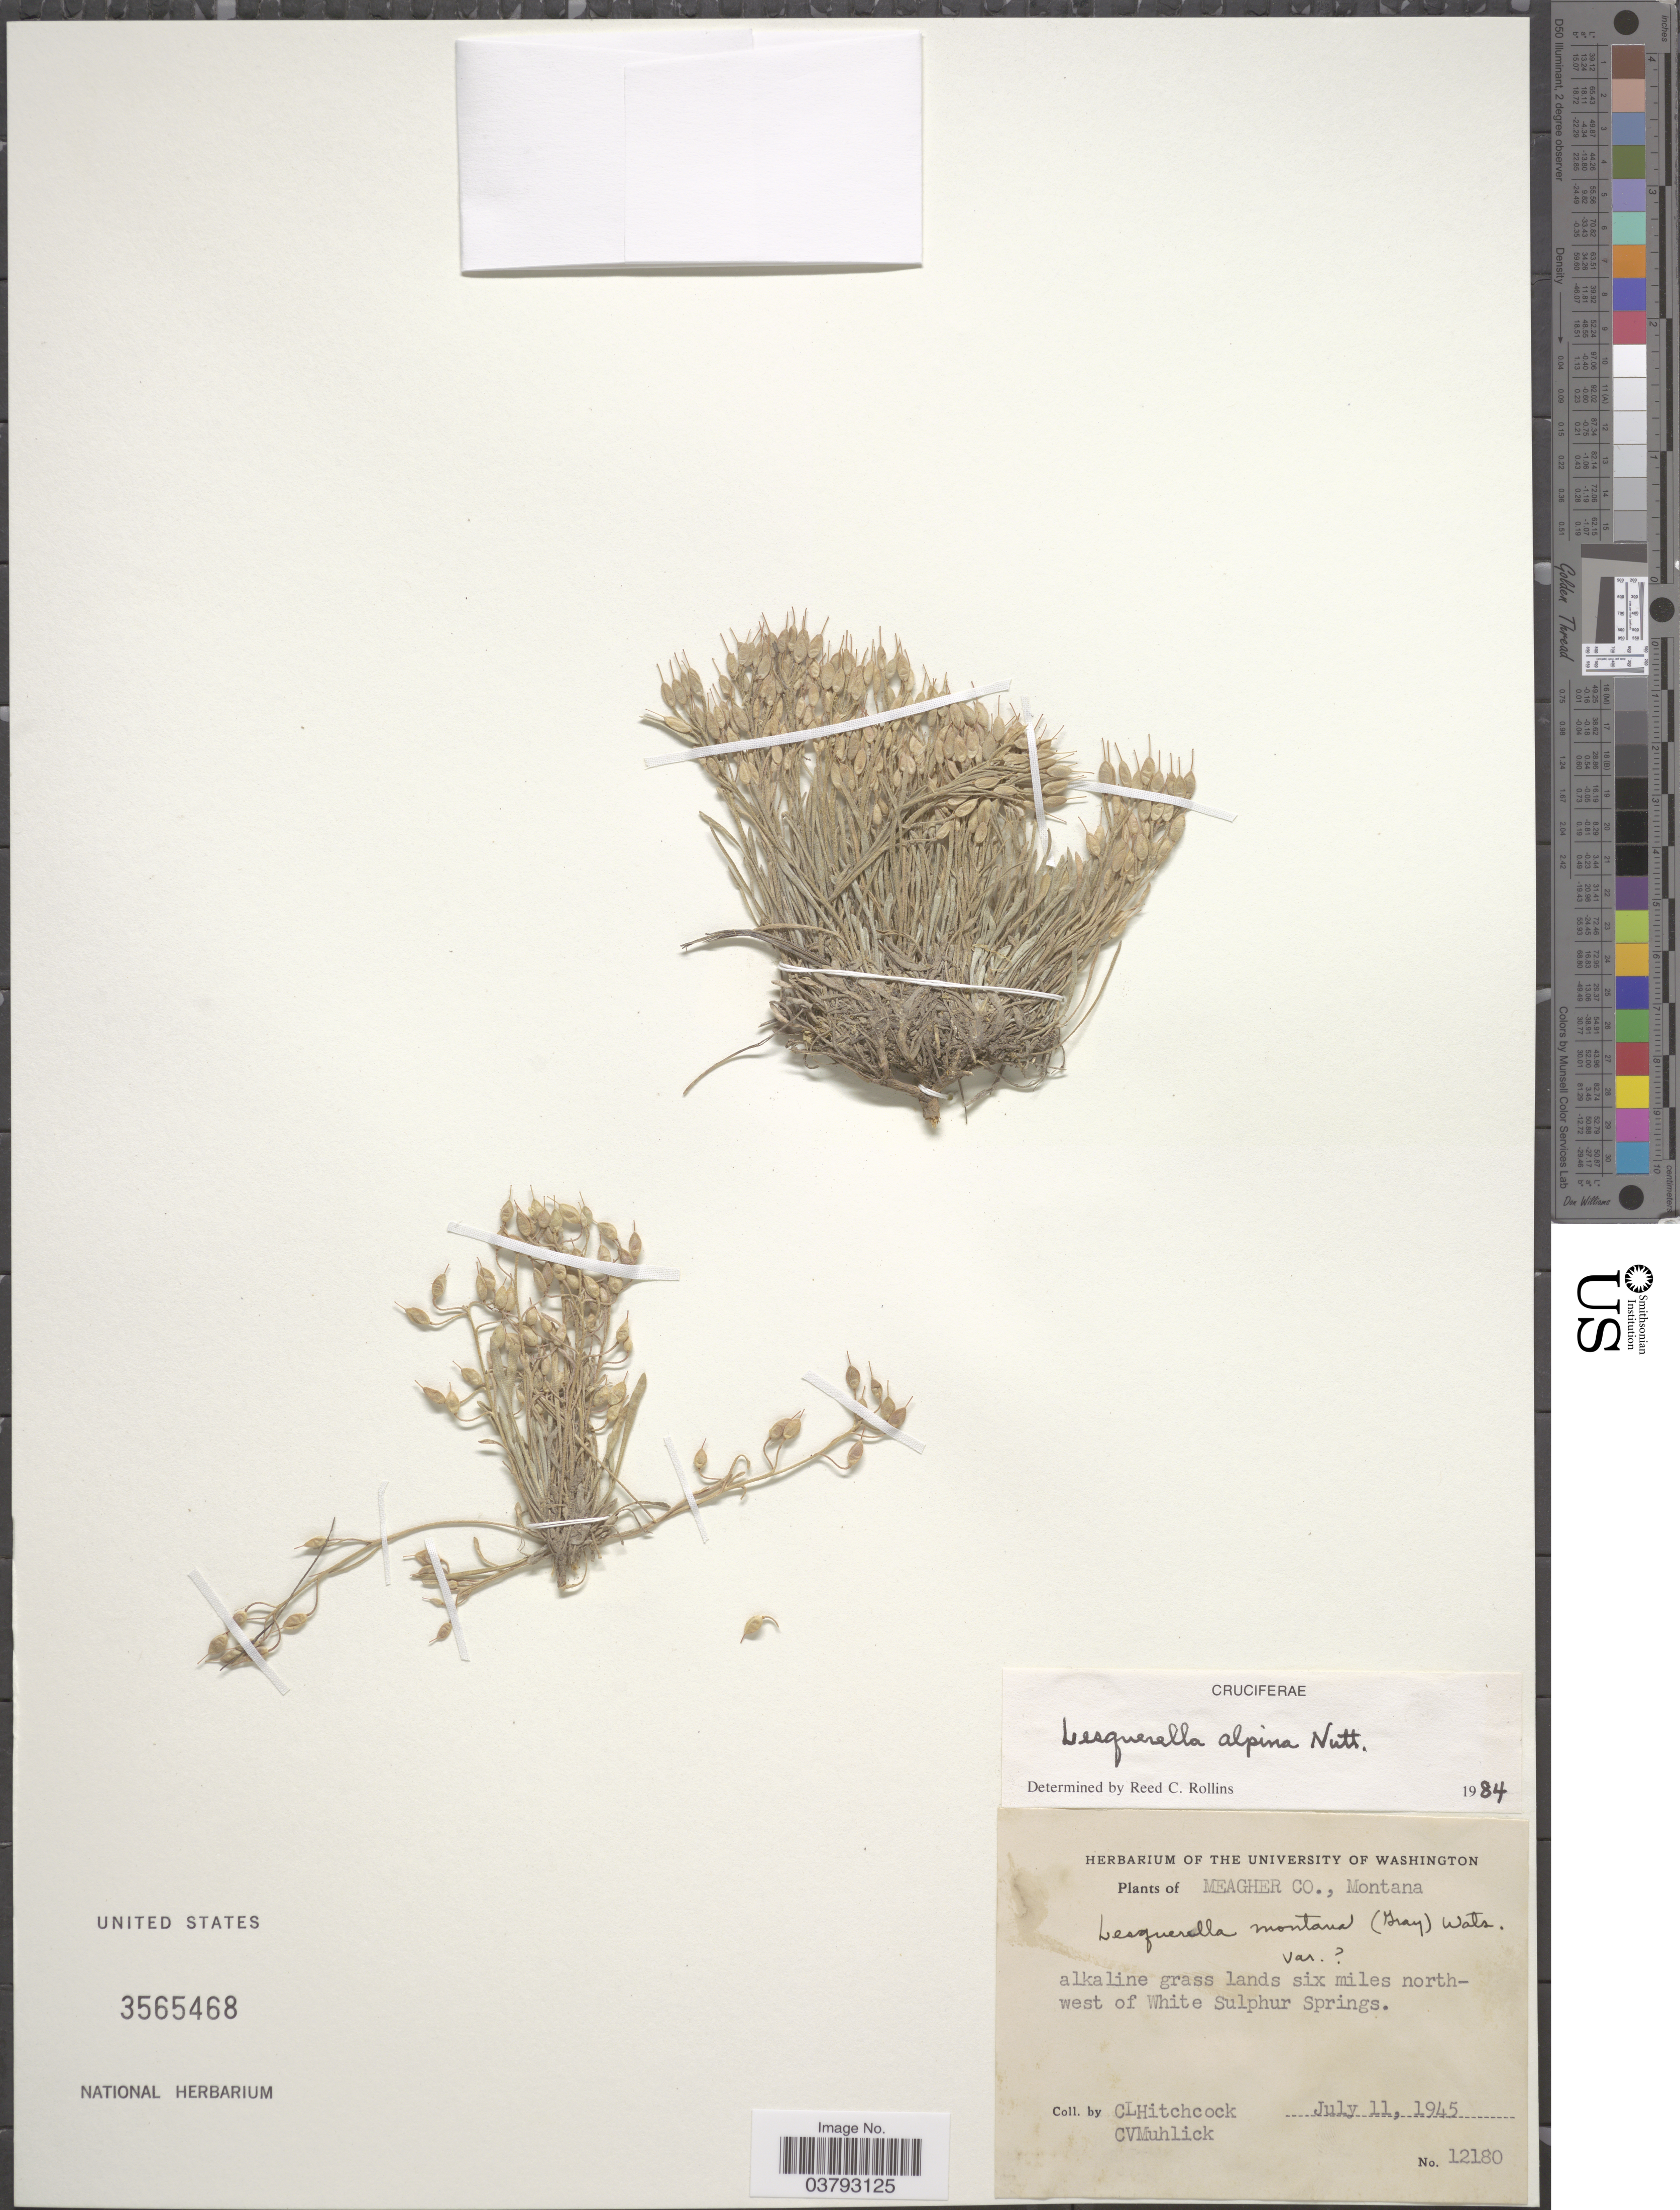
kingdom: Plantae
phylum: Tracheophyta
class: Magnoliopsida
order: Brassicales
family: Brassicaceae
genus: Lesquerella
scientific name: Lesquerella alpina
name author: (Nutt.) S. Watson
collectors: C. L. Hitchcock & C. V. Muhlick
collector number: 12180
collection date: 1945-07-11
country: United States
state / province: Montana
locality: Meagher Co. Six miles northwest of White Sulphur Springs.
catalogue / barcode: US 3565468